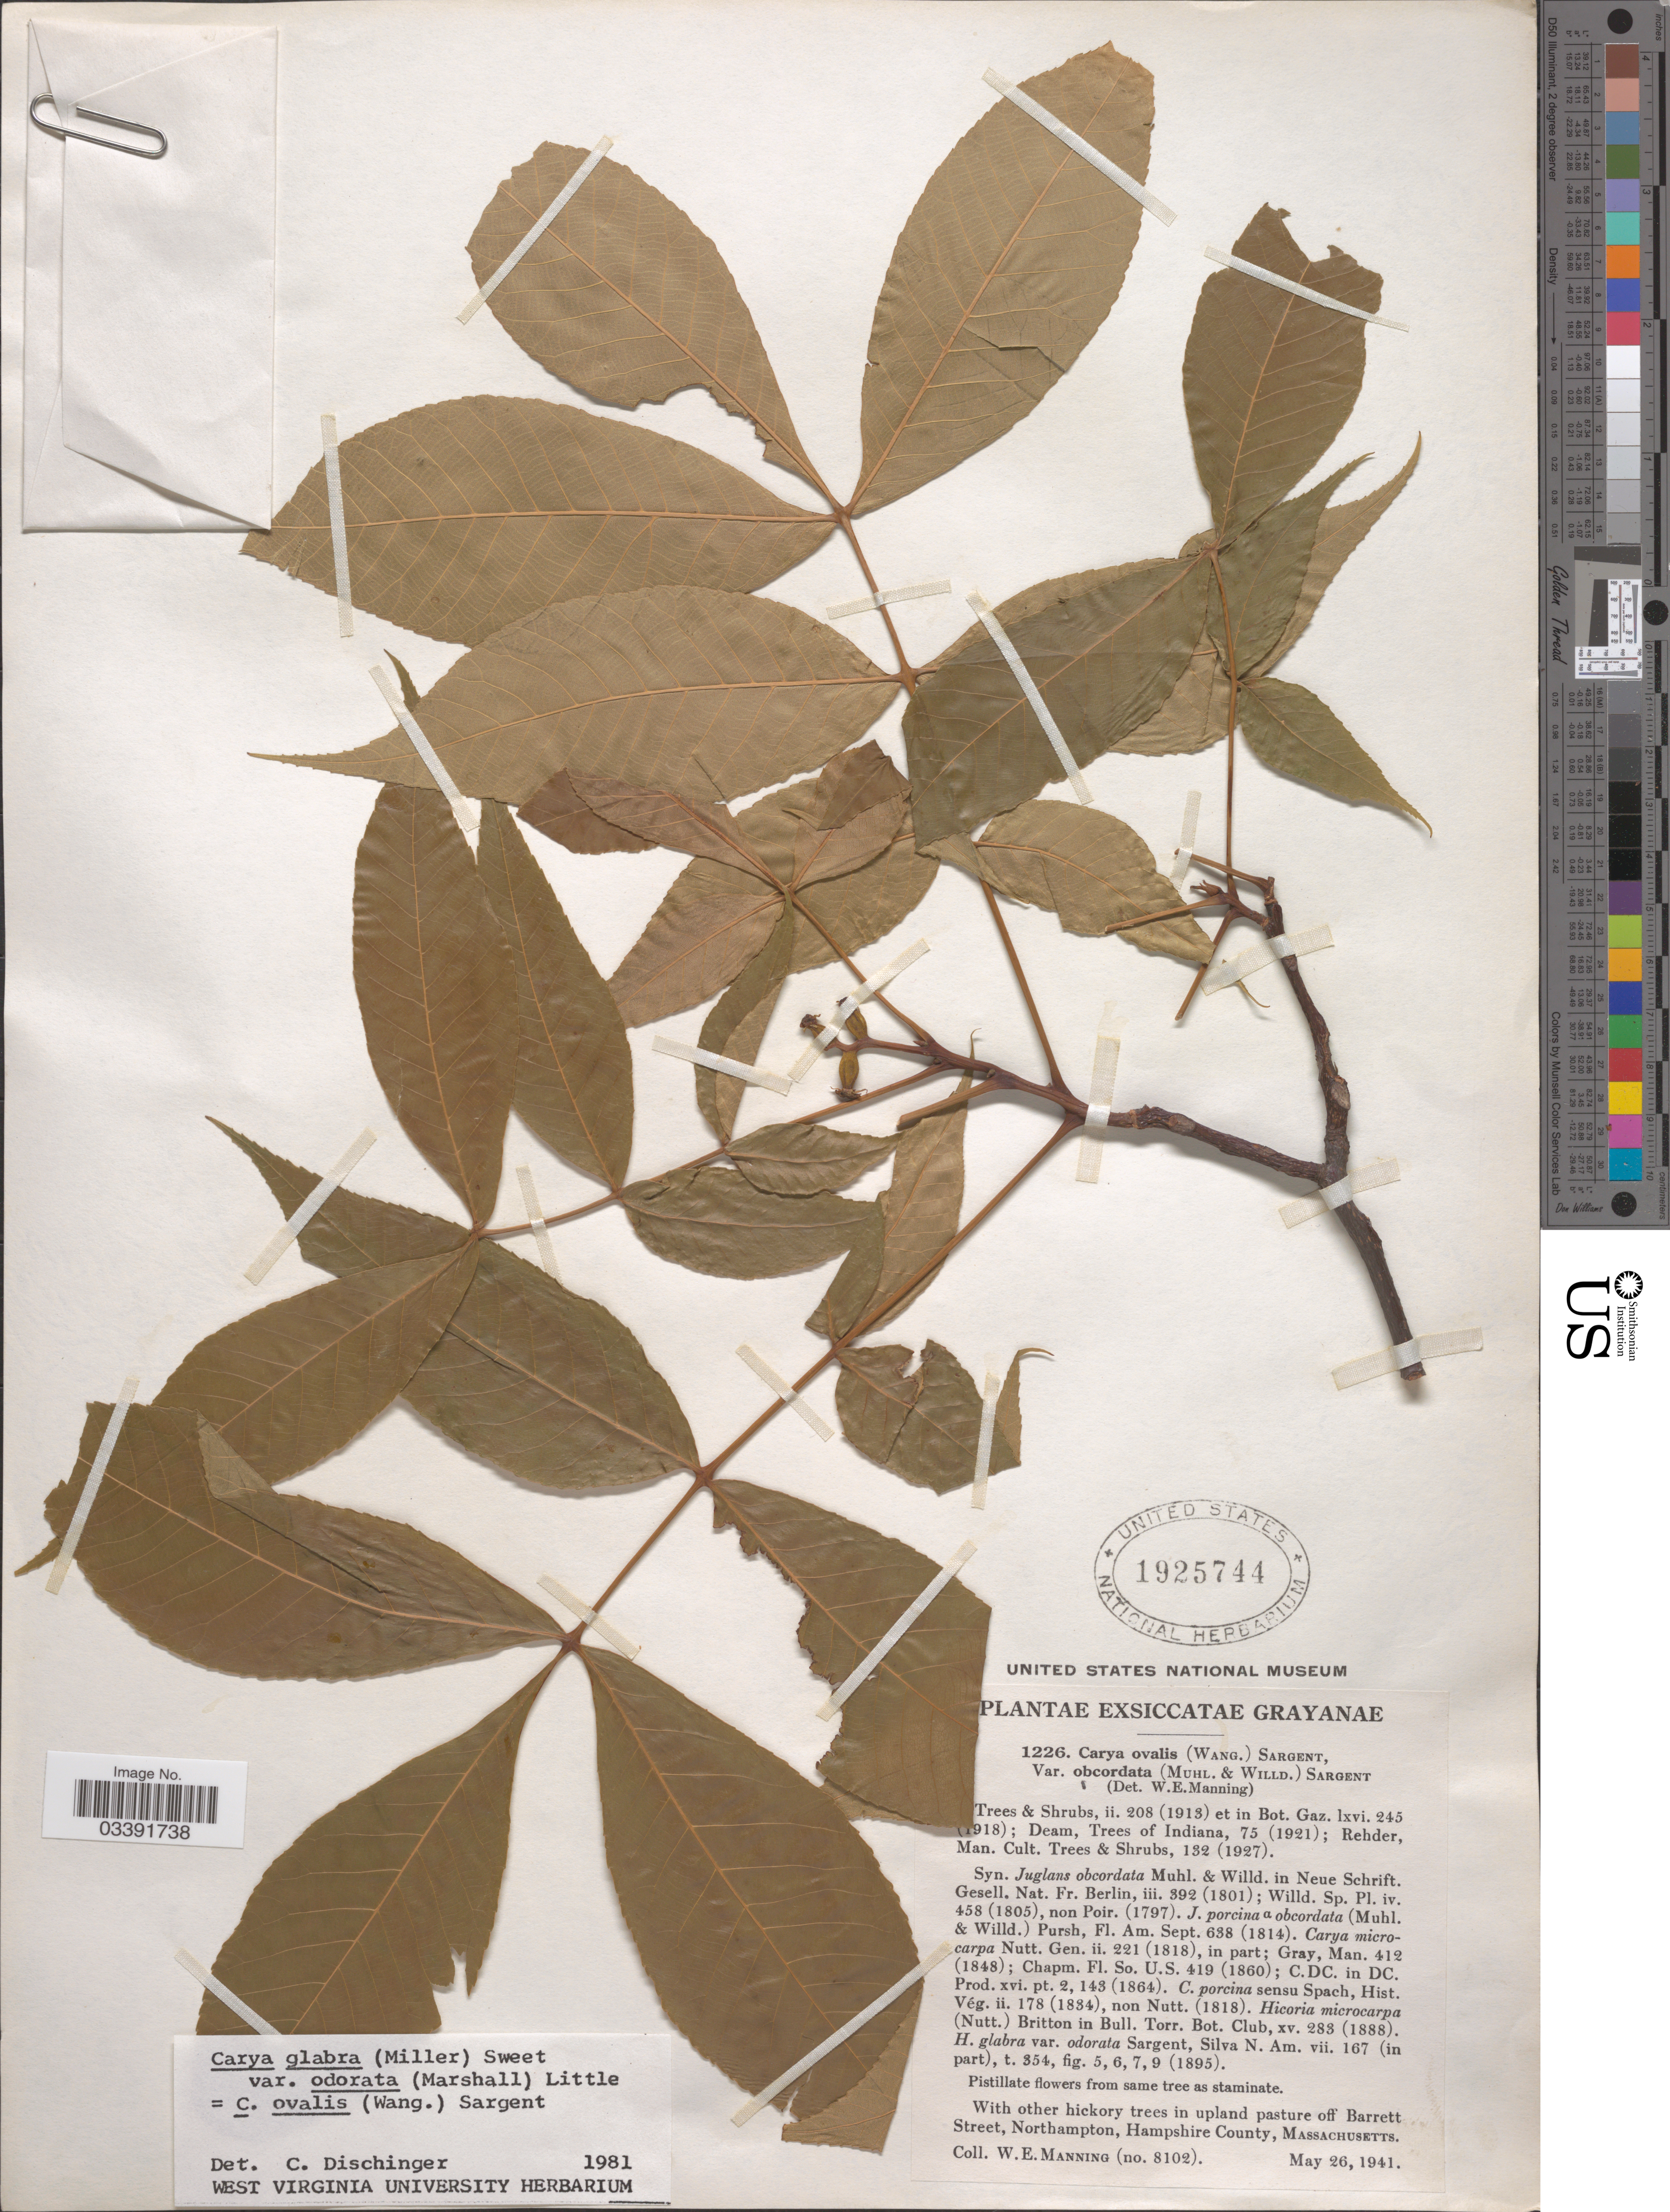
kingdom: Plantae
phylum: Tracheophyta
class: Magnoliopsida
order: Fagales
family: Juglandaceae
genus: Carya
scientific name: Carya glabra var. odorata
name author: (Marshall) Little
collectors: W. Manning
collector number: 8102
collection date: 1941-05-26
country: United States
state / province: Massachusetts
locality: In upland pasture off Barrett Street, Northampton, Hampshire County.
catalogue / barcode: US 1925744